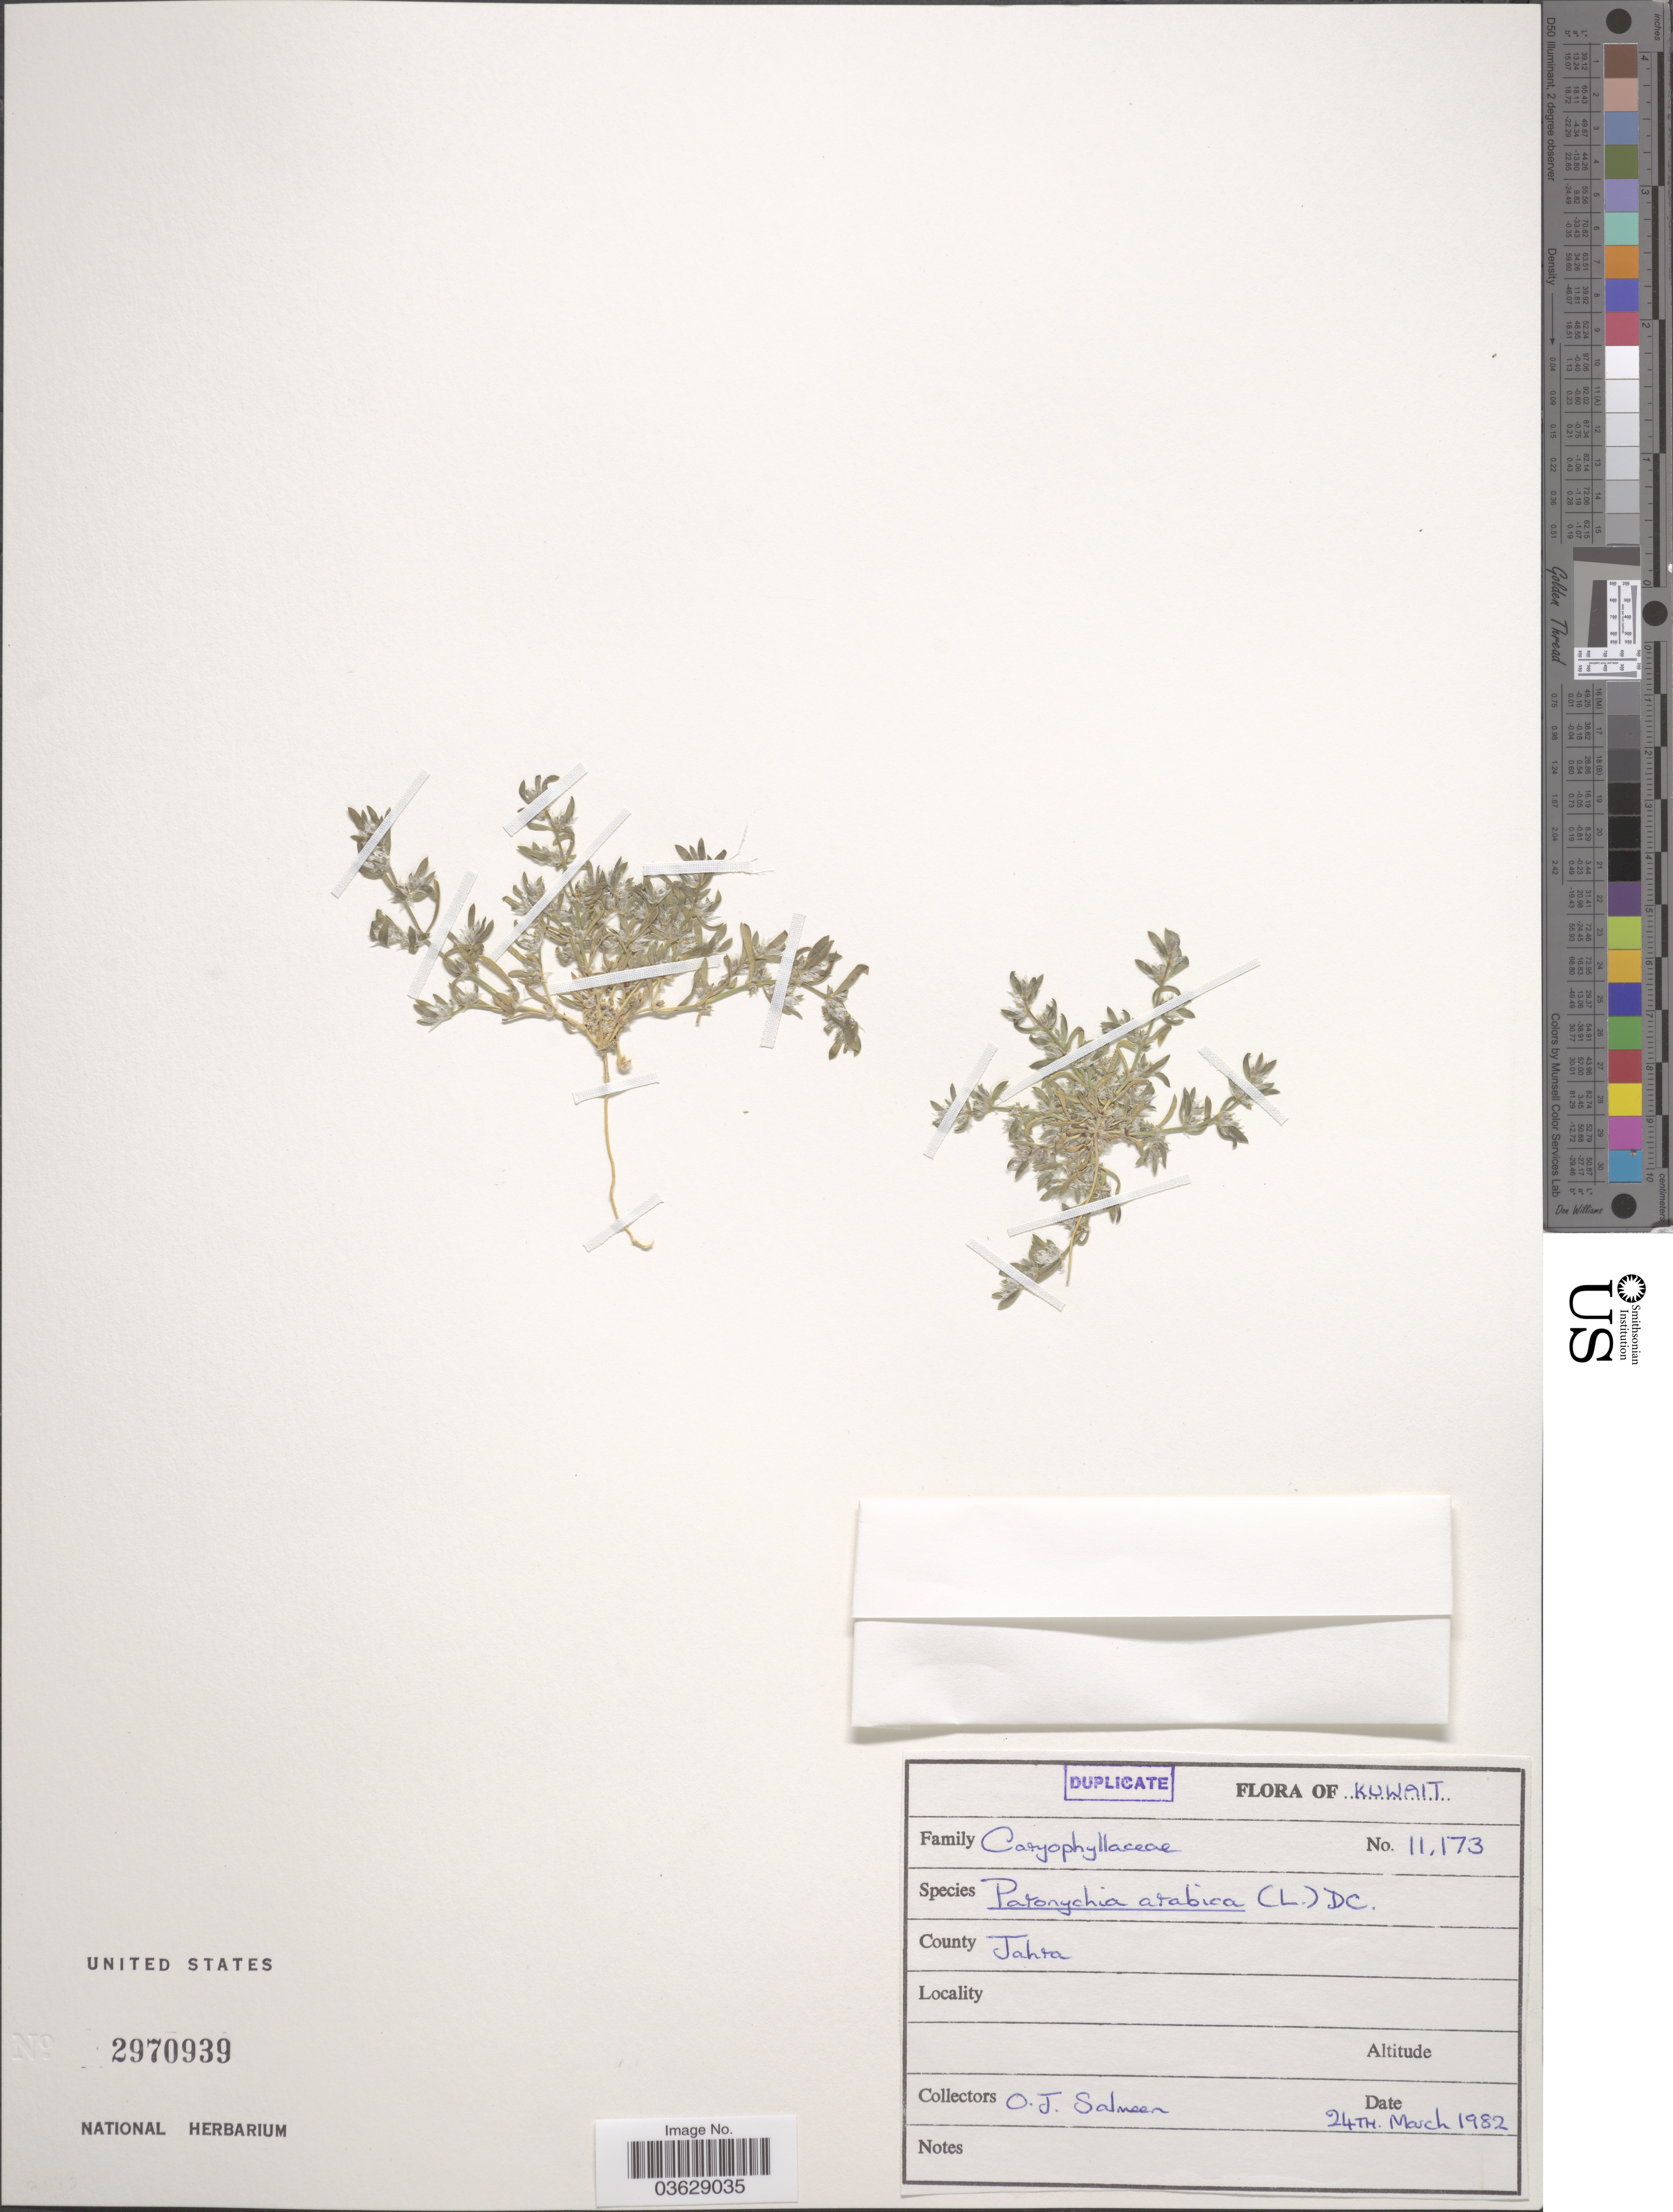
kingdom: Plantae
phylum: Tracheophyta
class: Magnoliopsida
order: Caryophyllales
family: Caryophyllaceae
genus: Paronychia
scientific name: Paronychia arabica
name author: (L.) DC.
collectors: O. Salmeen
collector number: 11173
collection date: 1982-03-24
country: Kuwait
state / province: Al Jahra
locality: Jahra.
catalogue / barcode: US 2970939